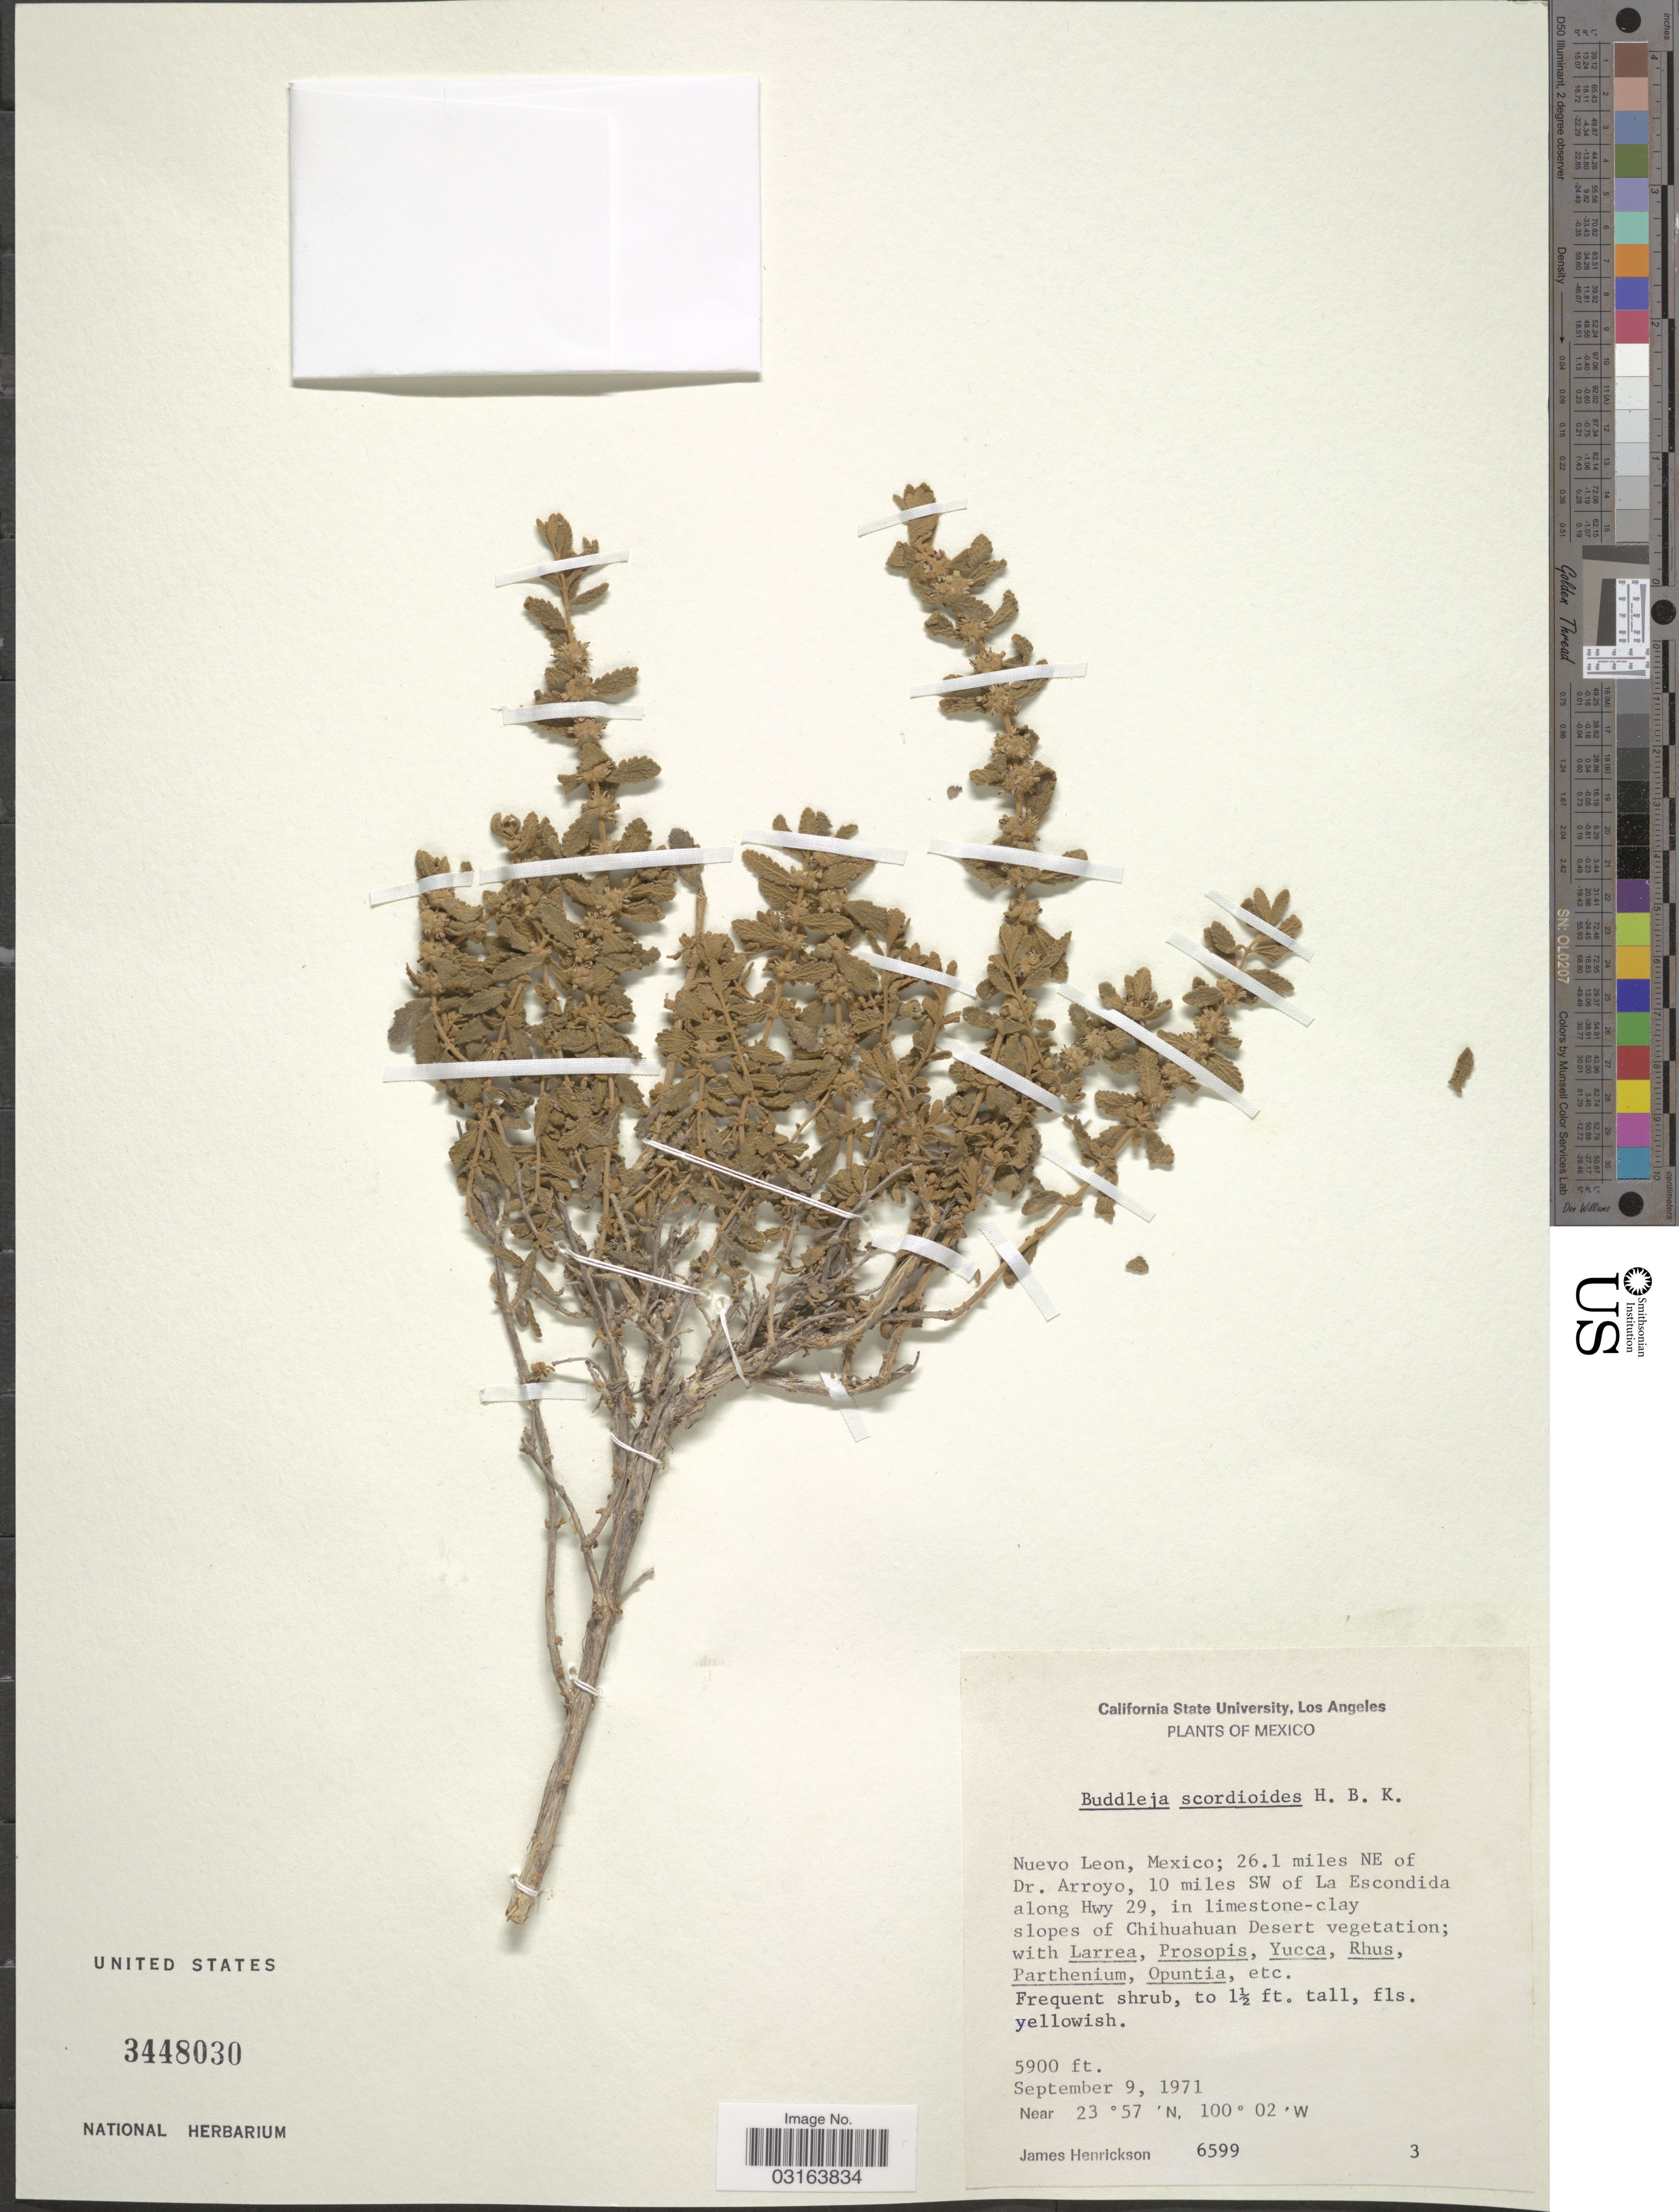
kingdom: Plantae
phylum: Tracheophyta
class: Magnoliopsida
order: Lamiales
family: Scrophulariaceae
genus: Buddleja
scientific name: Buddleja scordioides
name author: Kunth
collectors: J. Henrickson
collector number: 6599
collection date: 1971-09-09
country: Mexico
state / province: Nuevo León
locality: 26.1 miles NE of Dr. Arroyo, 10 miles SW of La Escondida along Hwy 29, in limestone-clay slopes of Chihuahuan Desert vegetation.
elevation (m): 1798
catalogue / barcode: US 3448030